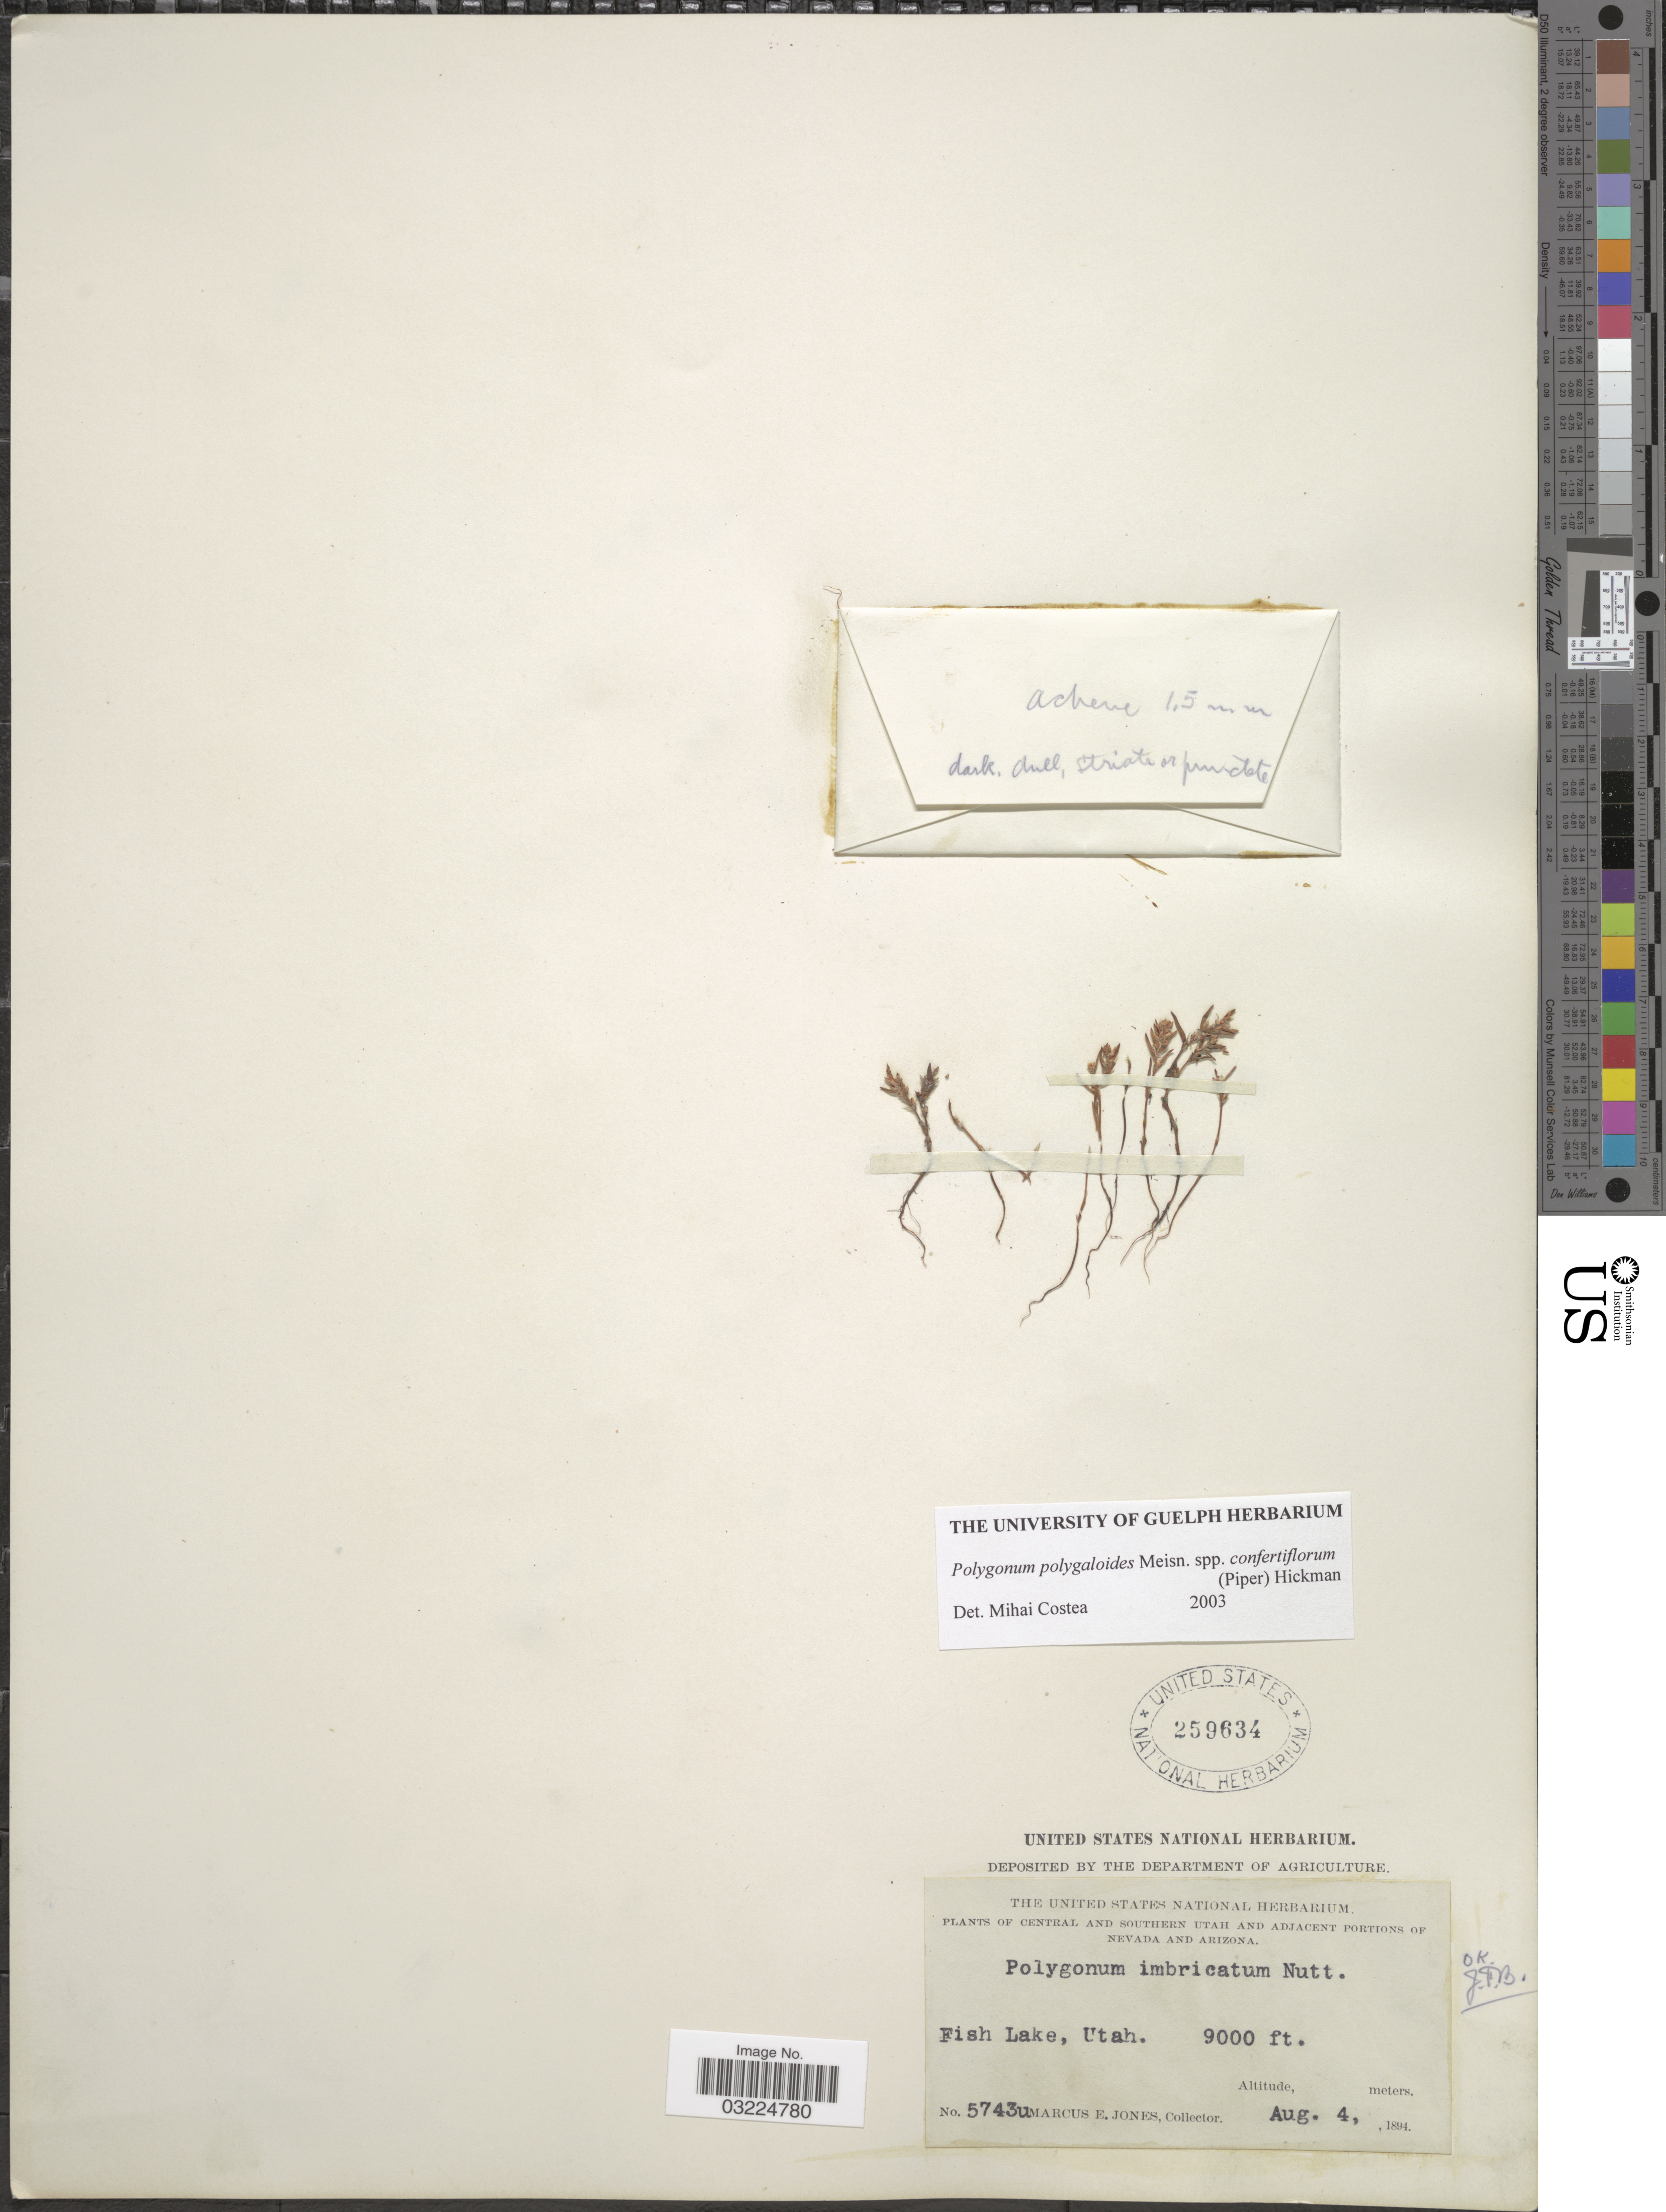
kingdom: Plantae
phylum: Tracheophyta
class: Magnoliopsida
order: Caryophyllales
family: Polygonaceae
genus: Polygonum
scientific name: Polygonum polygaloides subsp. confertiflorum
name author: (Nutt. ex Piper) Hickman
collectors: M. E. Jones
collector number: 5743u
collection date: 1894-08-04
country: United States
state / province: Utah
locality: Fish Lake.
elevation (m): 2743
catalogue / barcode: US 259634